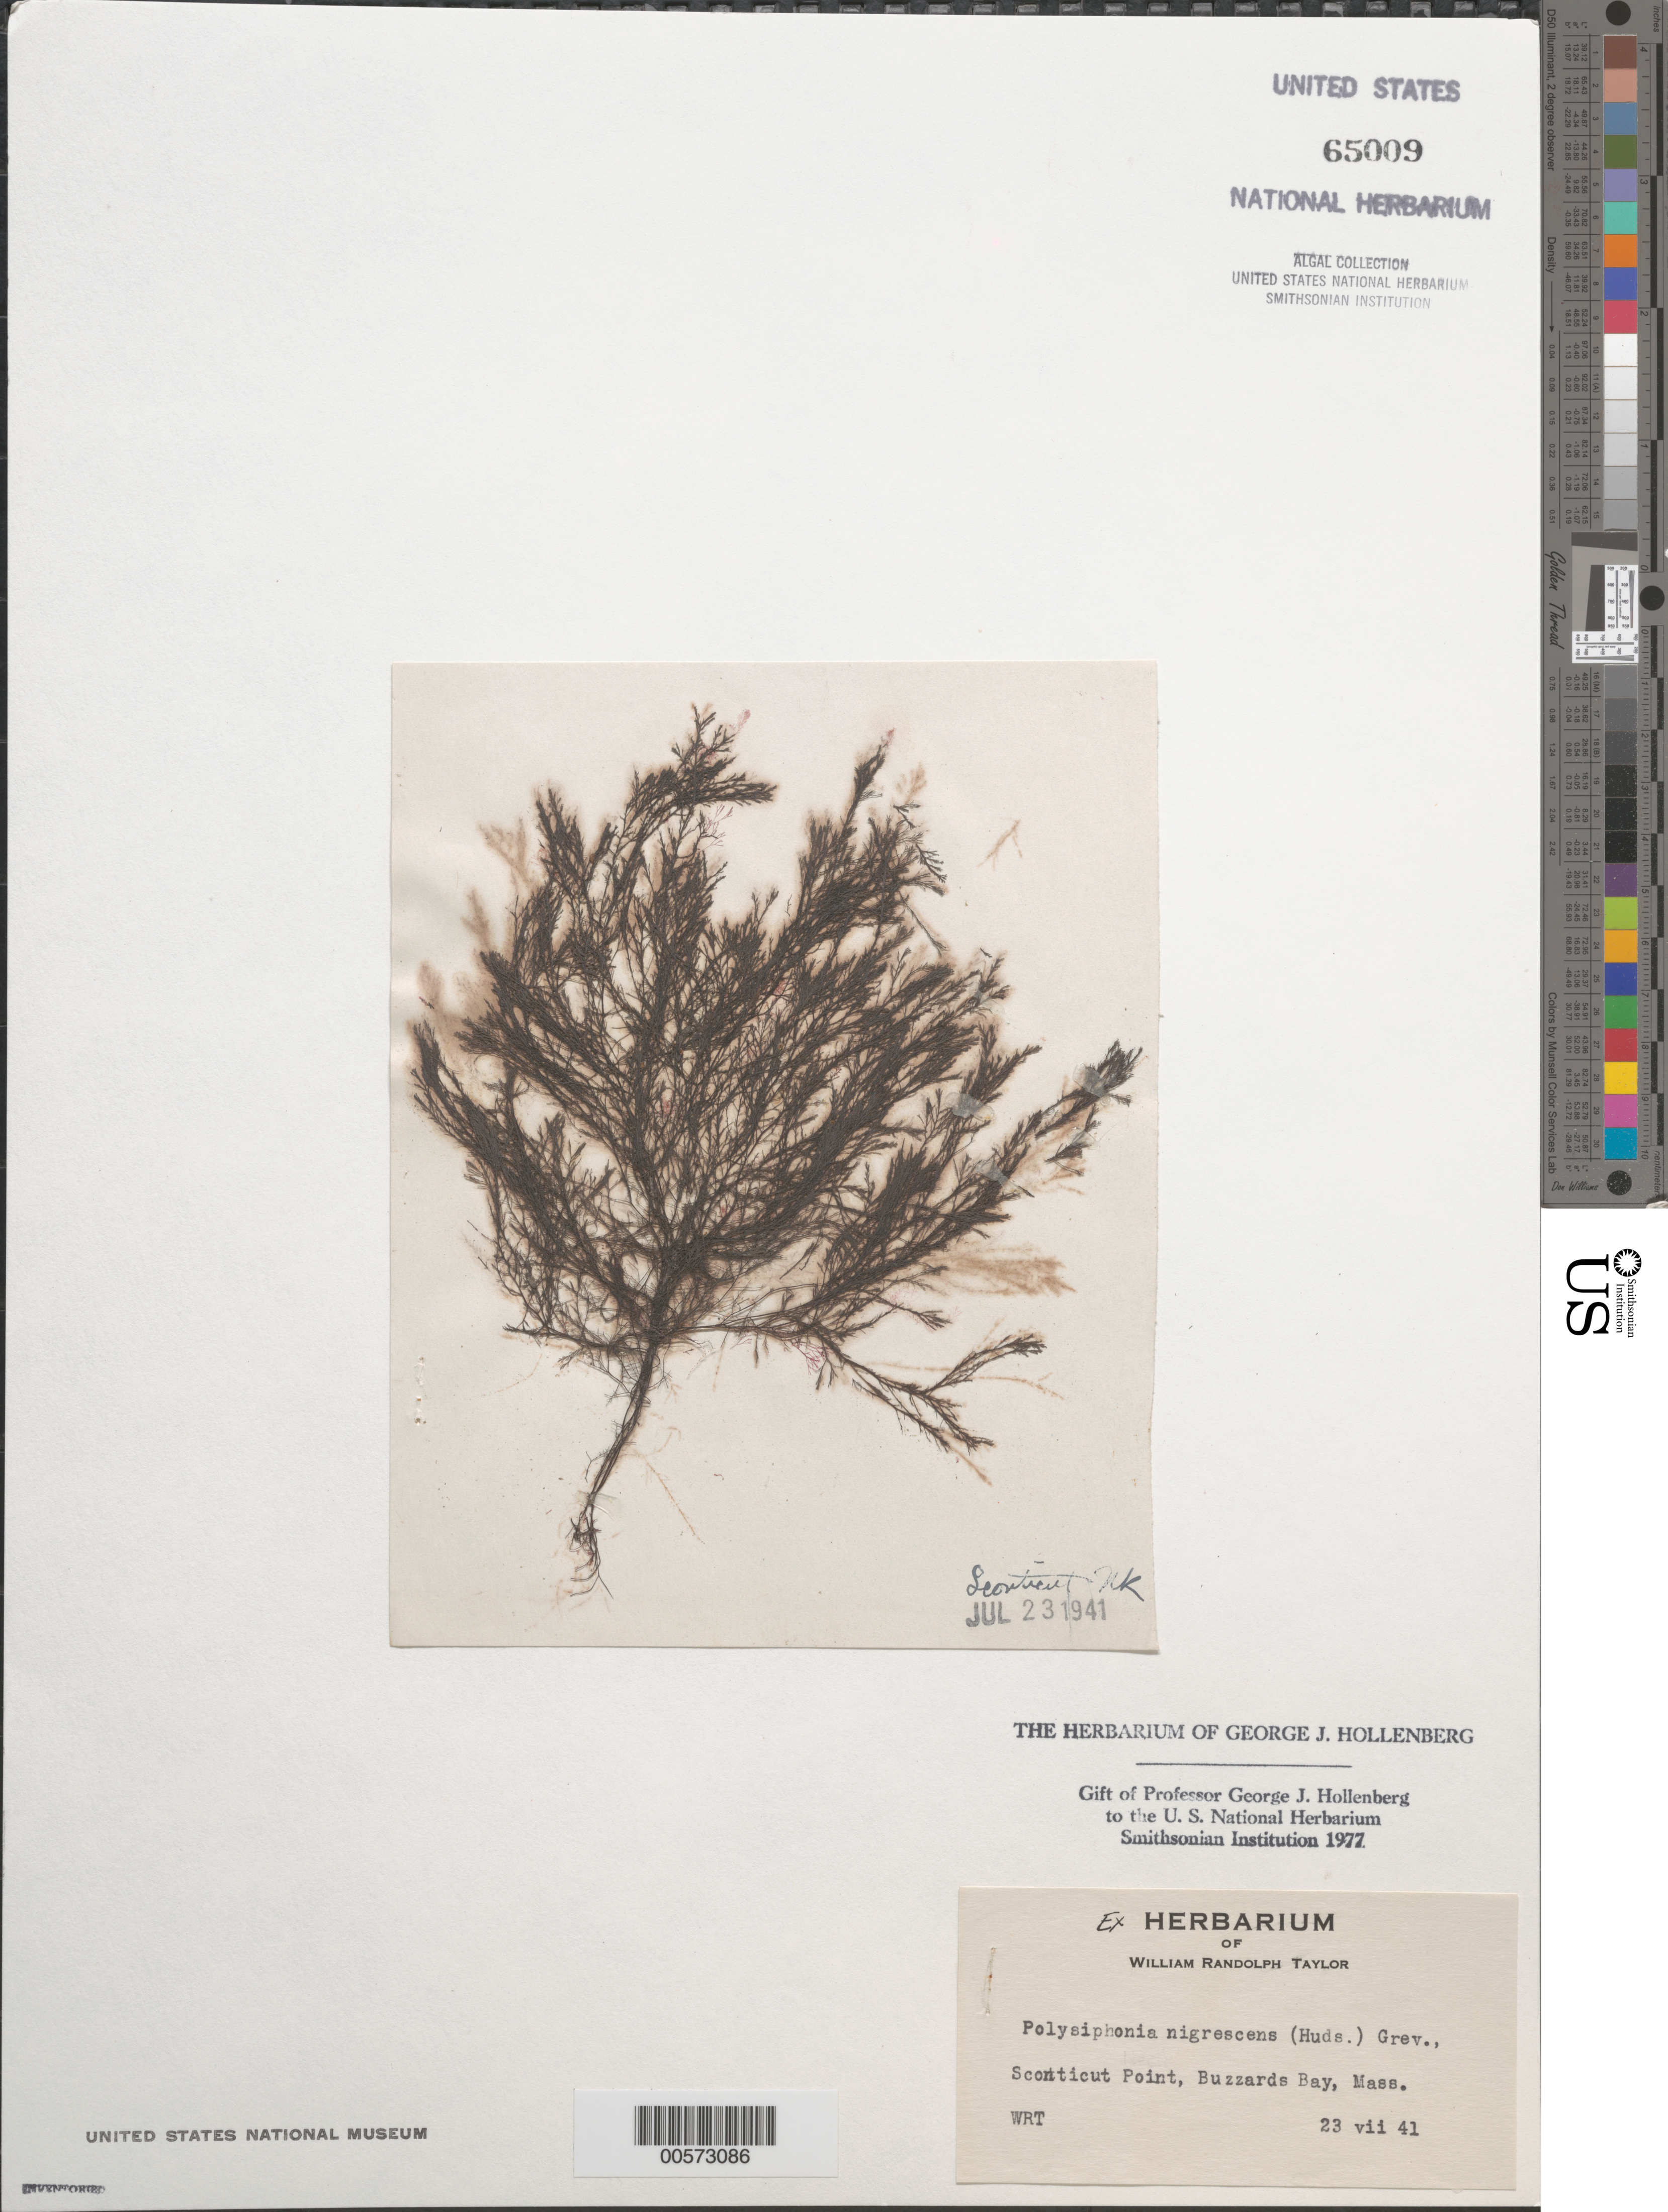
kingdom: Plantae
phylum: Rhodophyta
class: Florideophyceae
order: Ceramiales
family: Rhodomelaceae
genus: Vertebrata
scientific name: Vertebrata fucoides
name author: (Hudson) Kuntze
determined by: Algae name updating Project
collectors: W. R. Taylor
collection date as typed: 23 Jul 1941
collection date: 1941-07-23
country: United States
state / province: Massachusetts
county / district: Bristol County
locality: Sconticut Point, Buzzards Bay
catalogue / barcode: US 65009